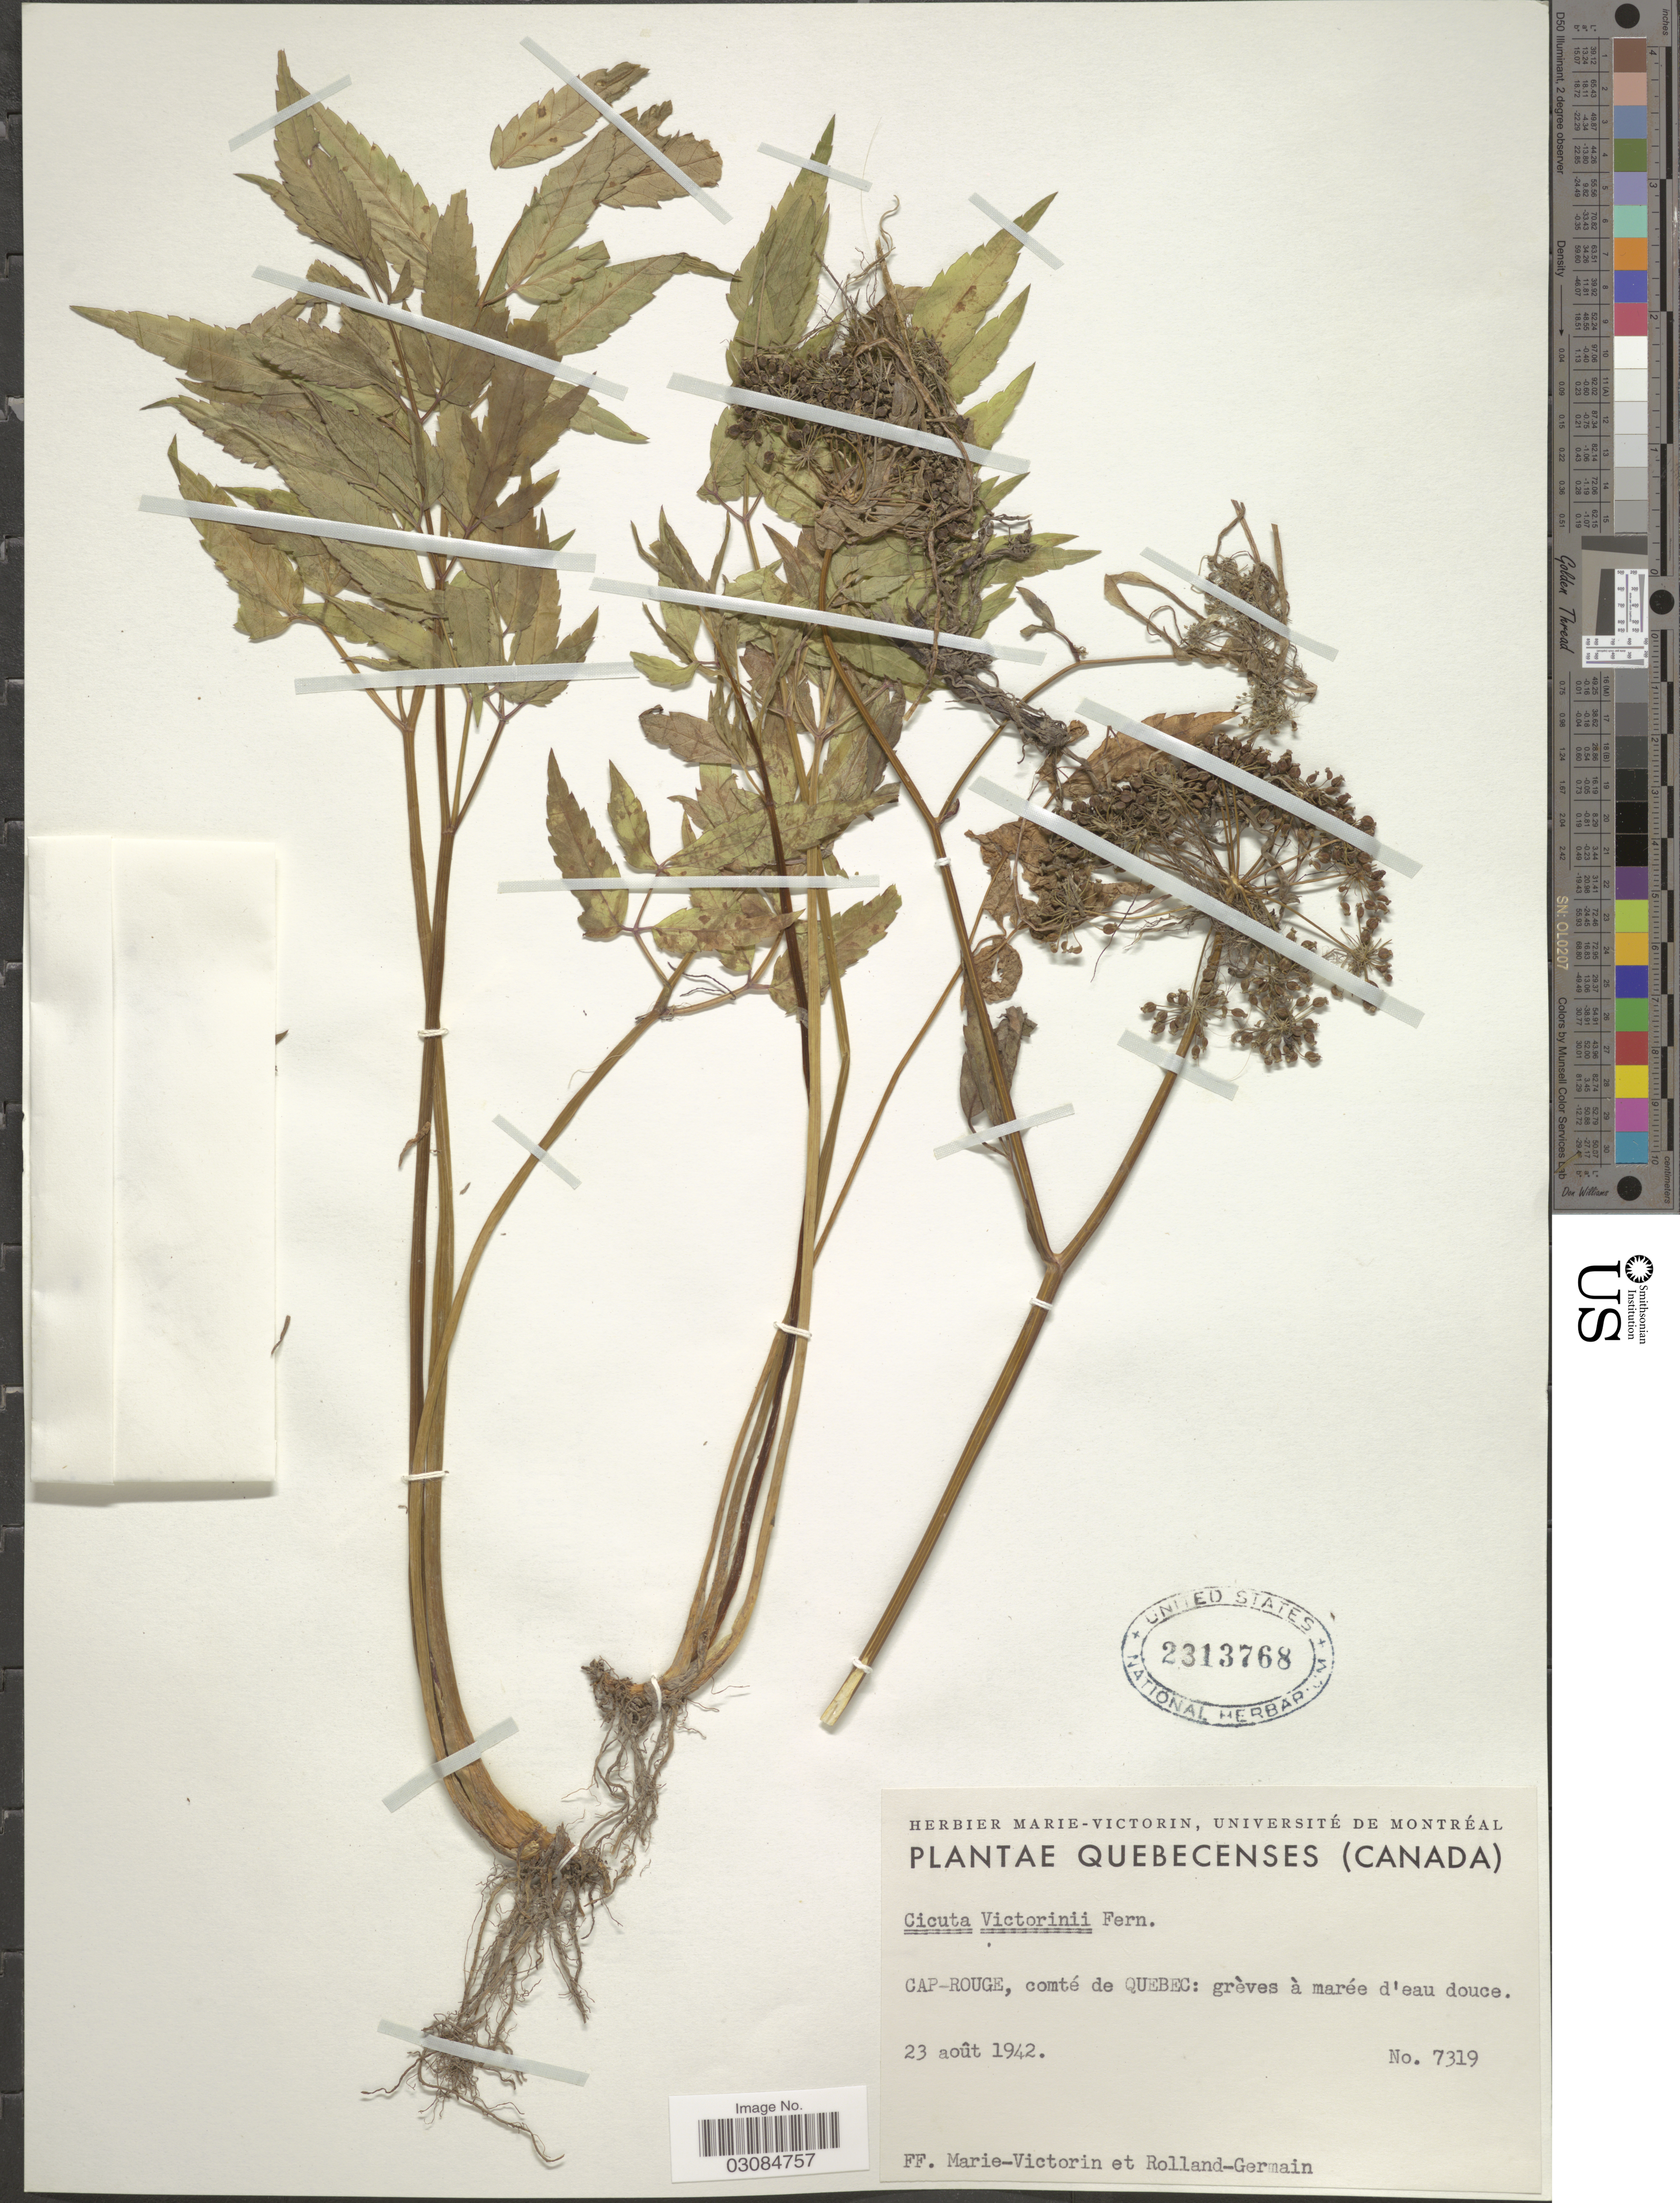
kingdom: Plantae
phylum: Tracheophyta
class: Magnoliopsida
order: Apiales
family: Apiaceae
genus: Cicuta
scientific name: Cicuta victorinii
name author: Fernald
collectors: -. Marie-Victorin & Rolland-Germain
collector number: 7319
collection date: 1942-08-23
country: Canada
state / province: Quebec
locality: Cap-Rouge, comté de Quebec: grèves à marée d'eau douce.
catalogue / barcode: US 2313768